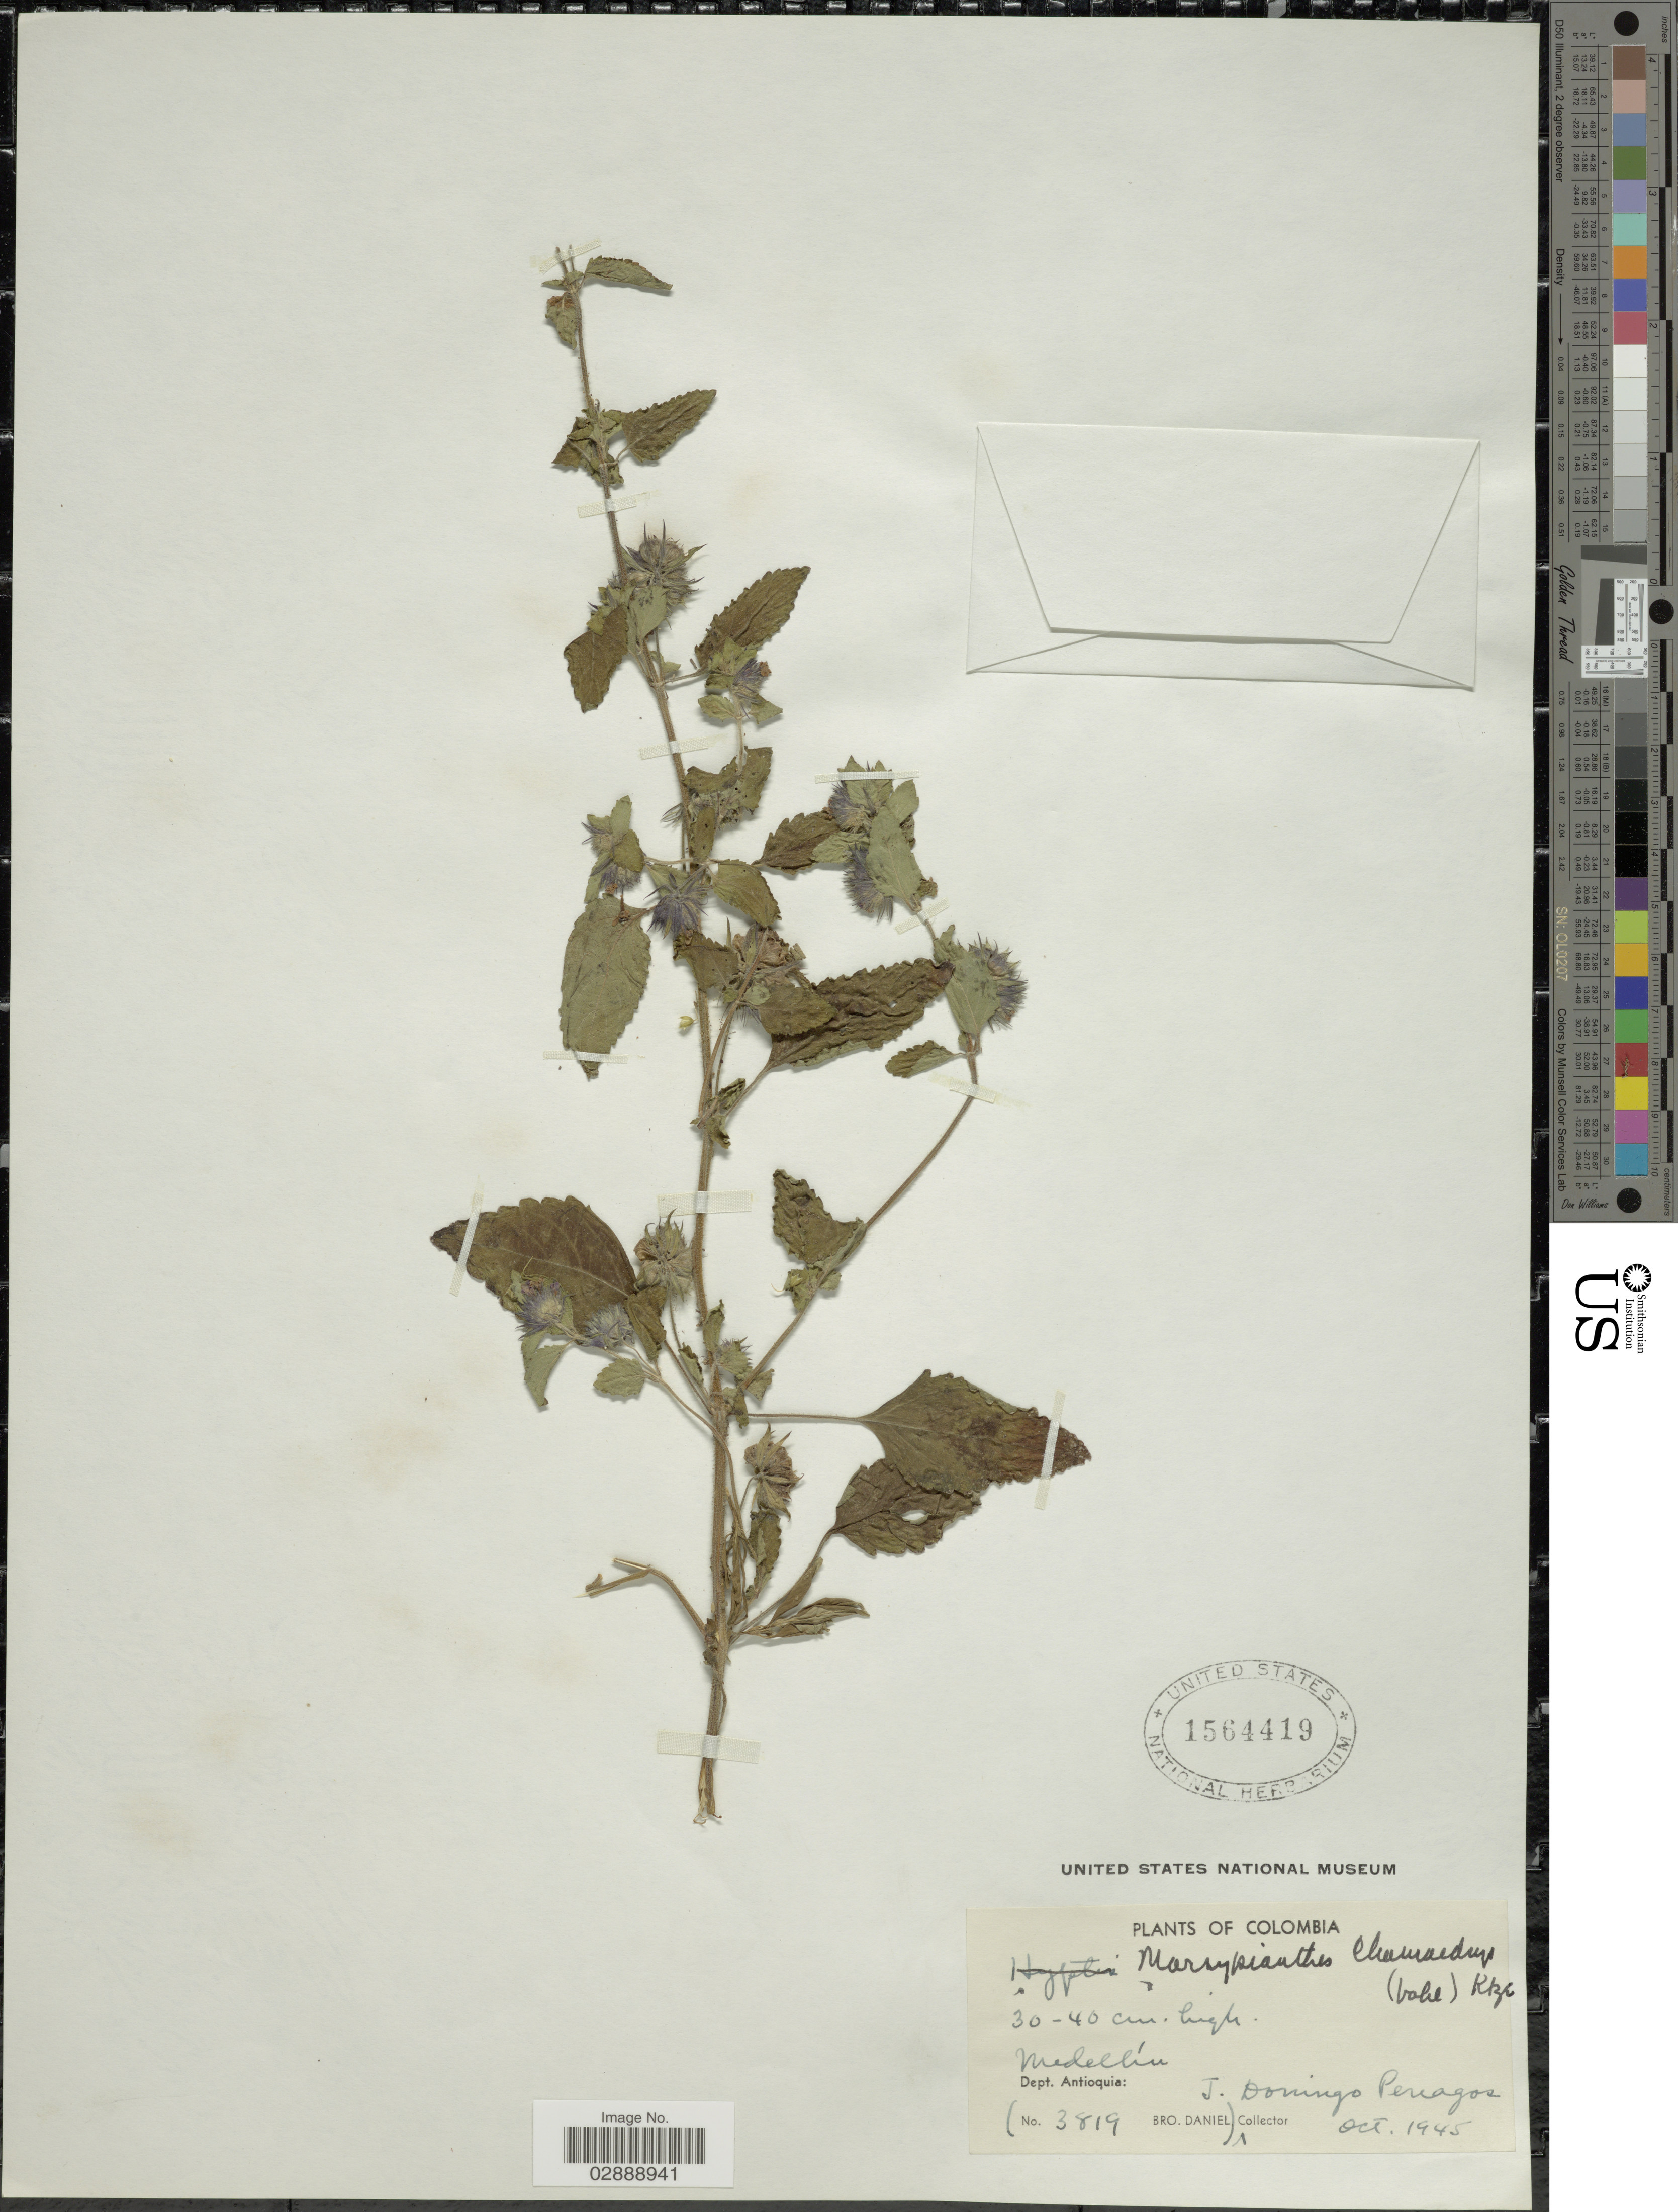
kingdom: Plantae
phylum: Tracheophyta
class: Magnoliopsida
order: Lamiales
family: Lamiaceae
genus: Marsypianthes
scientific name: Marsypianthes chamaedrys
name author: (Vahl) Kuntze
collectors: Bro. Daniel & J. Domingo Penagos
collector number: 3819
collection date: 1945-10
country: Colombia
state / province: Antioquia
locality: Dept. Antioquia. Medellín.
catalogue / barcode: US 1564419